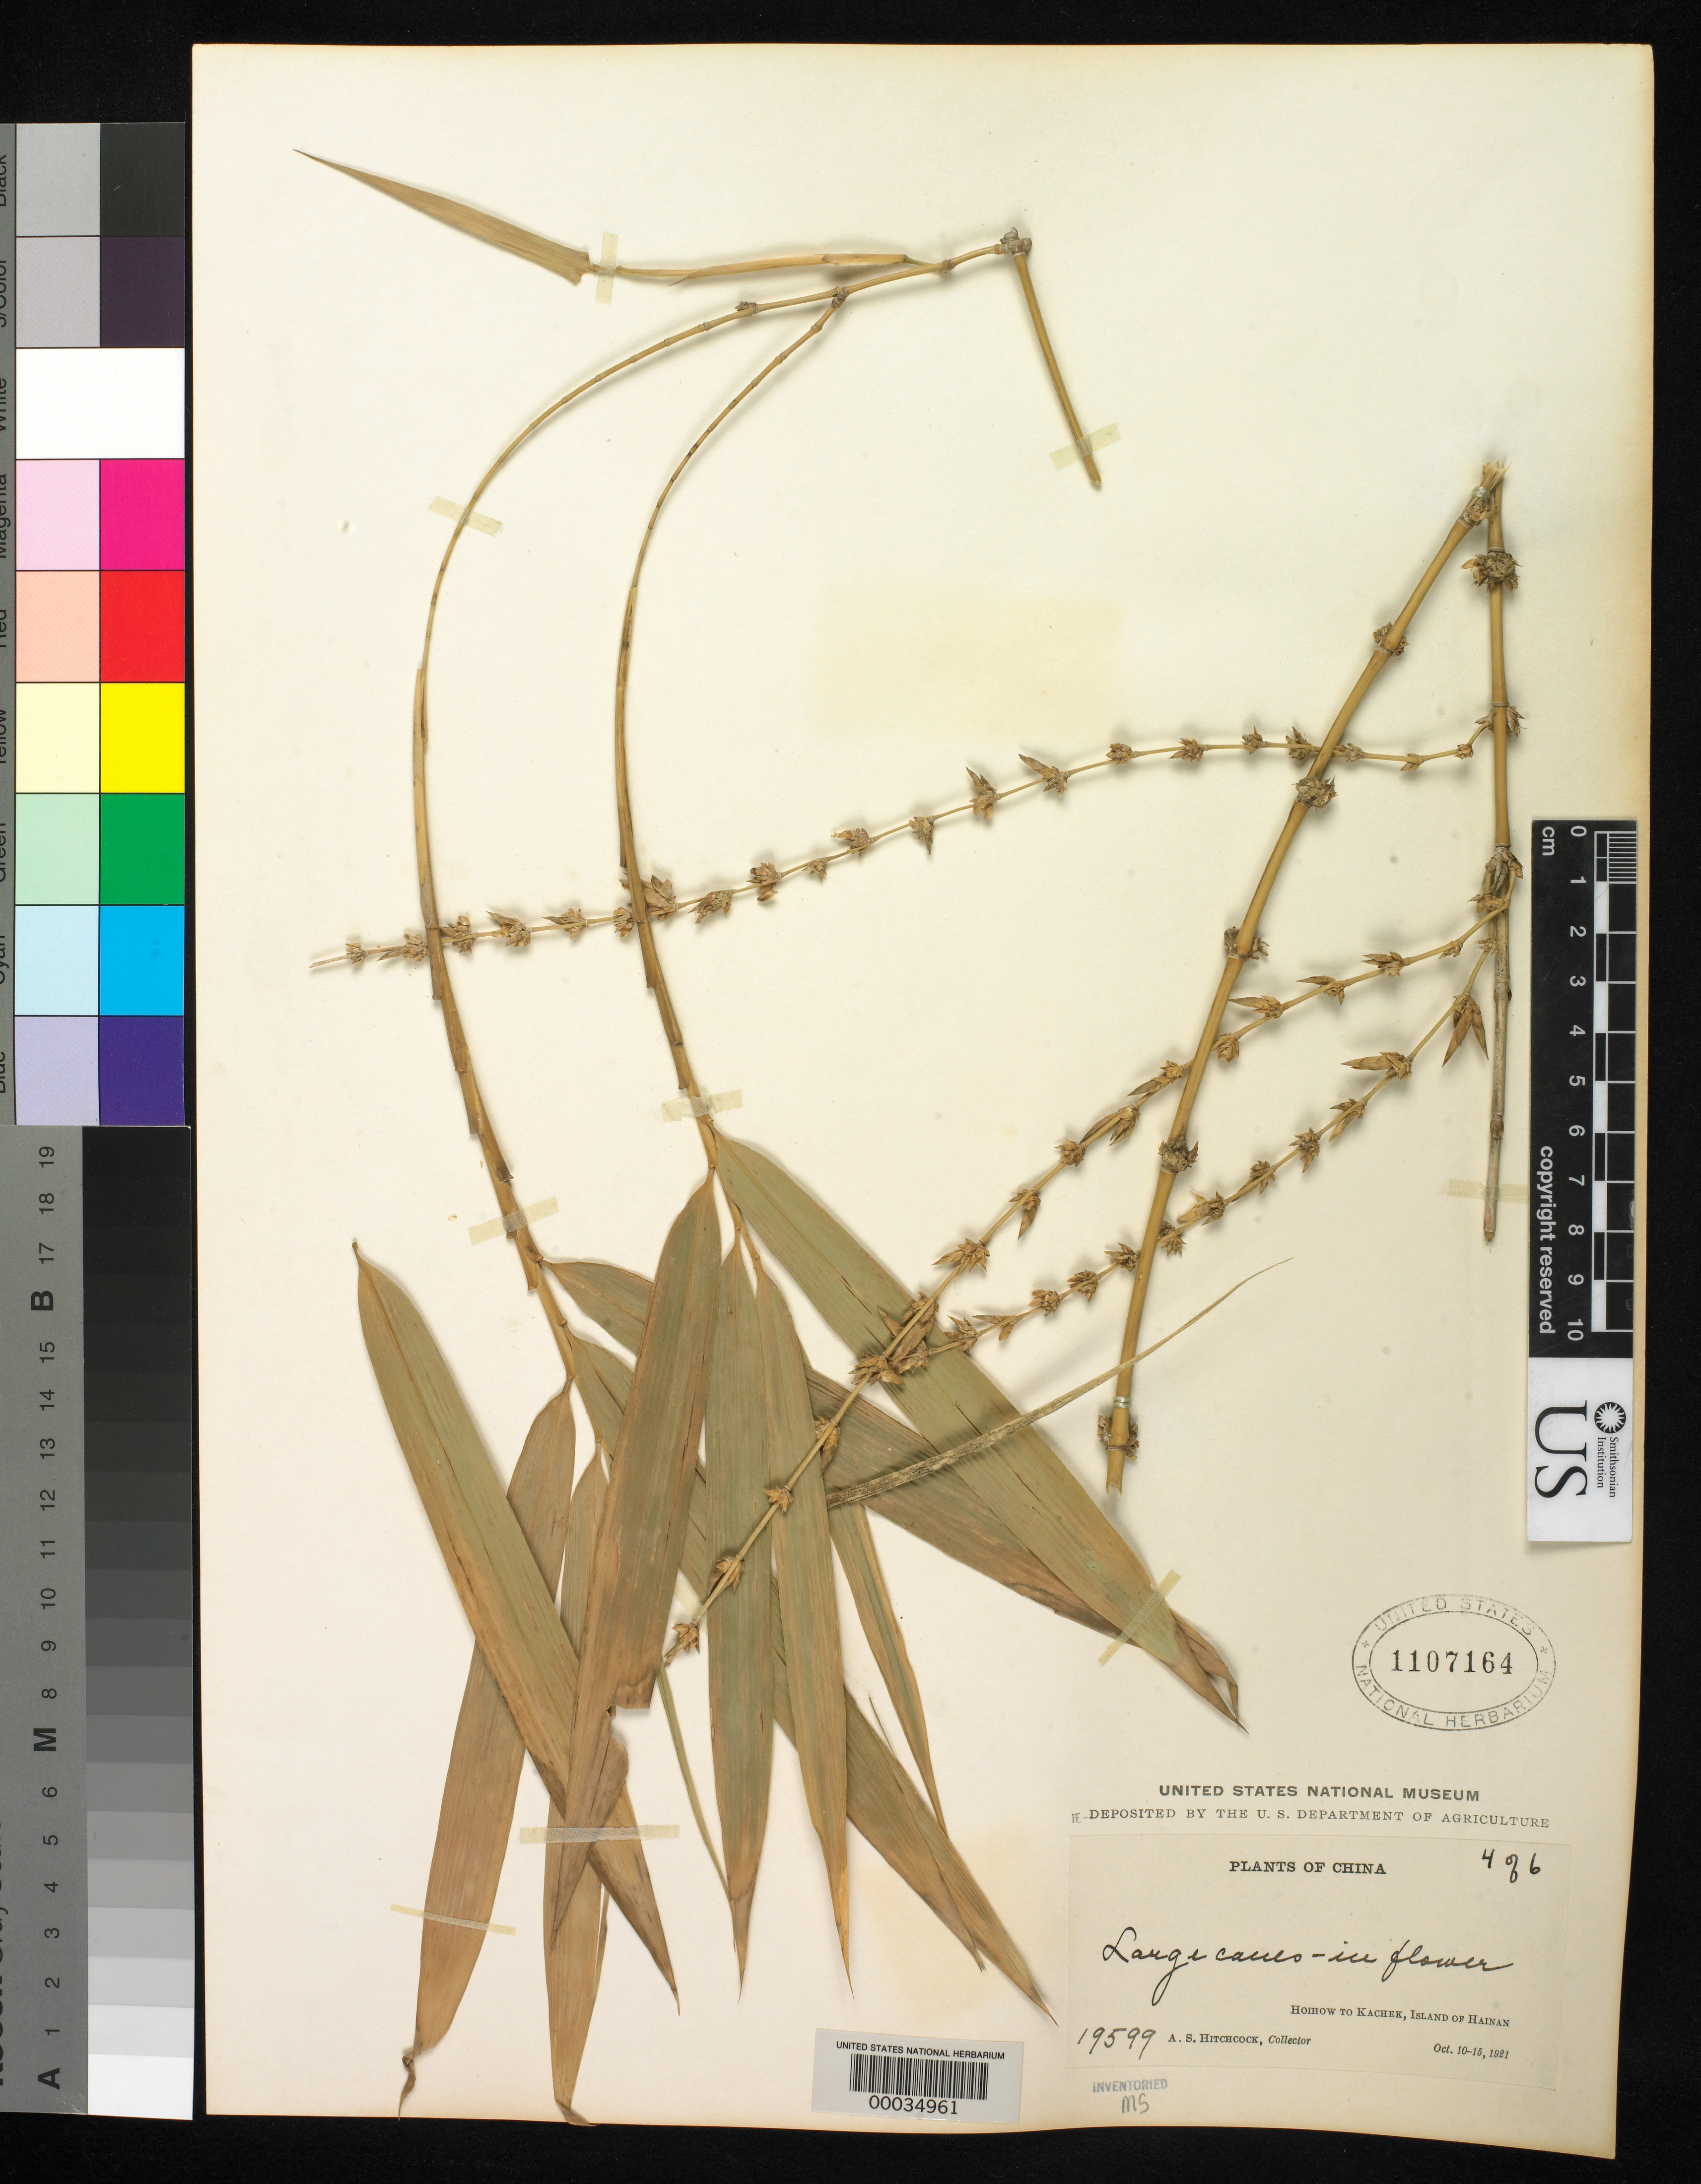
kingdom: Plantae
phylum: Tracheophyta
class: Liliopsida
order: Poales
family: Poaceae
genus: Bambusa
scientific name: Bambusa piscatorum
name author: McClure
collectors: A. S. Hitchcock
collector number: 19599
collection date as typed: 10 Oct 1921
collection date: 1921-10-10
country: China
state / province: Hainan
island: Hainan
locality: Hoihow, kachek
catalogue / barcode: US 1107164